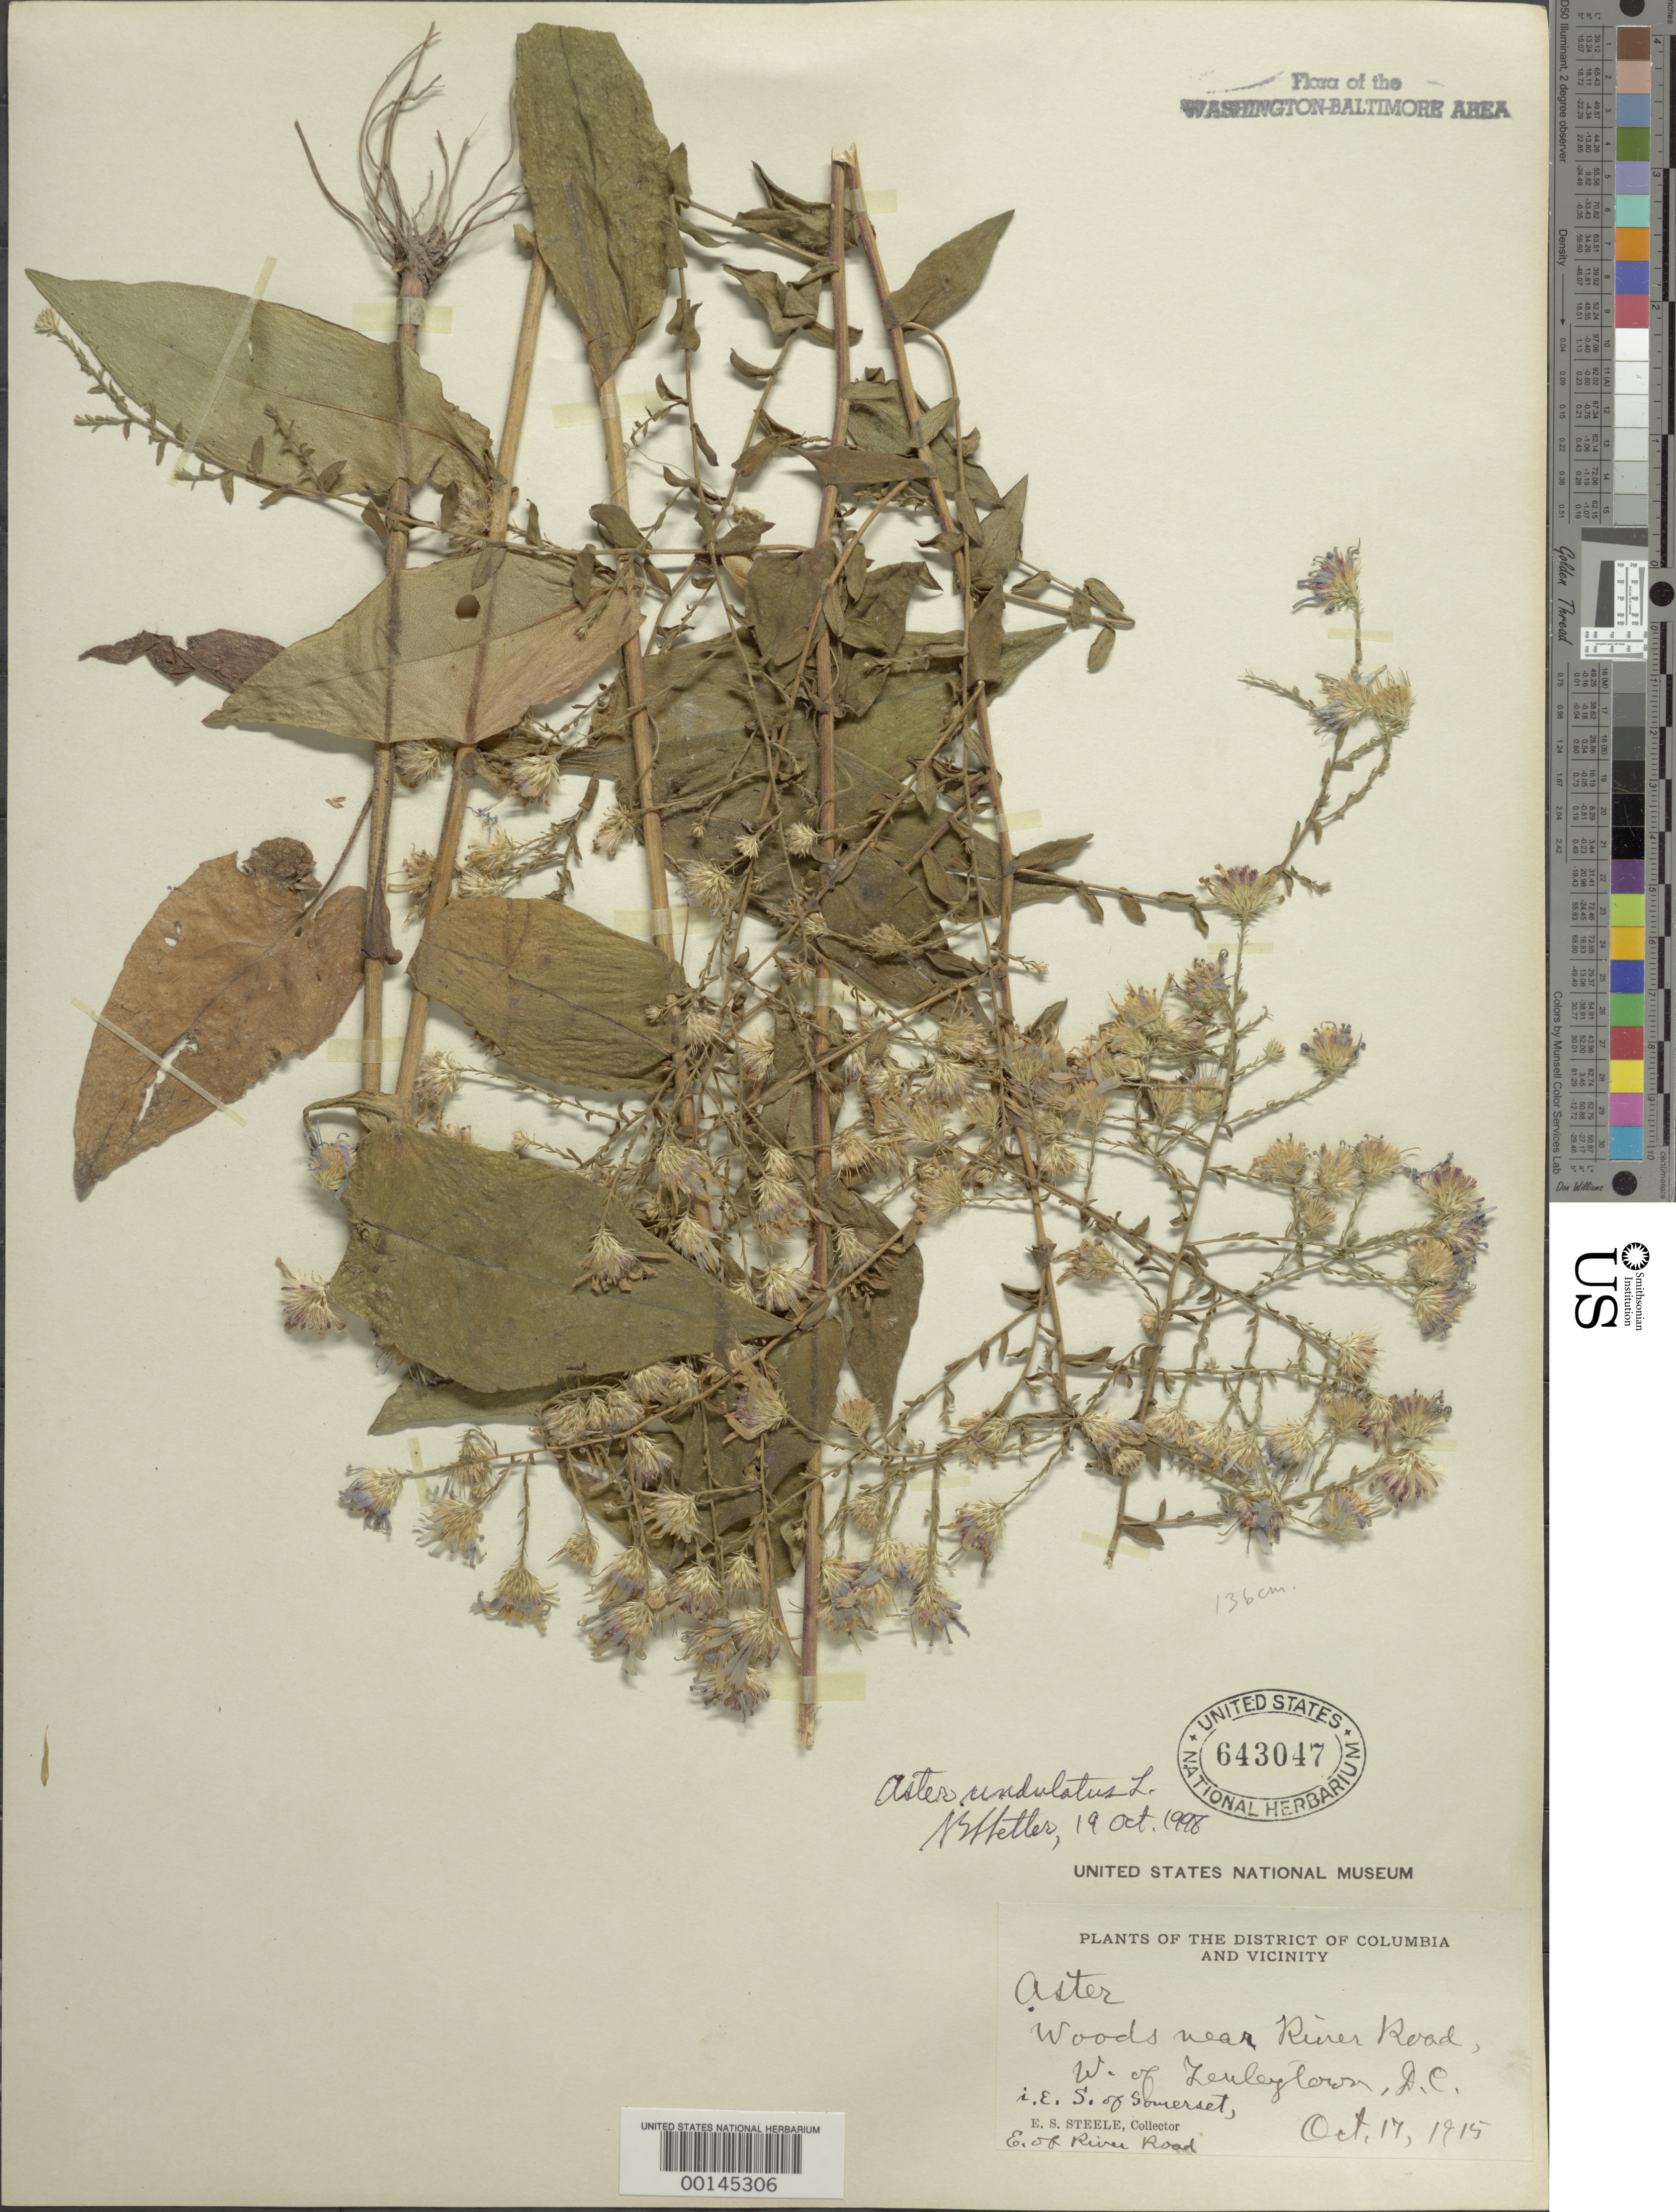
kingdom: Plantae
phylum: Tracheophyta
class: Magnoliopsida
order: Asterales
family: Asteraceae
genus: Symphyotrichum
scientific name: Symphyotrichum undulatum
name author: (L.) G.L. Nesom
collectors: E. C. Leonard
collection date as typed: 17 Oct 1915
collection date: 1915-10-17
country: United States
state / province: District of Columbia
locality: West of Tenleytown near River Road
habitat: Woods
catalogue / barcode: US 643047